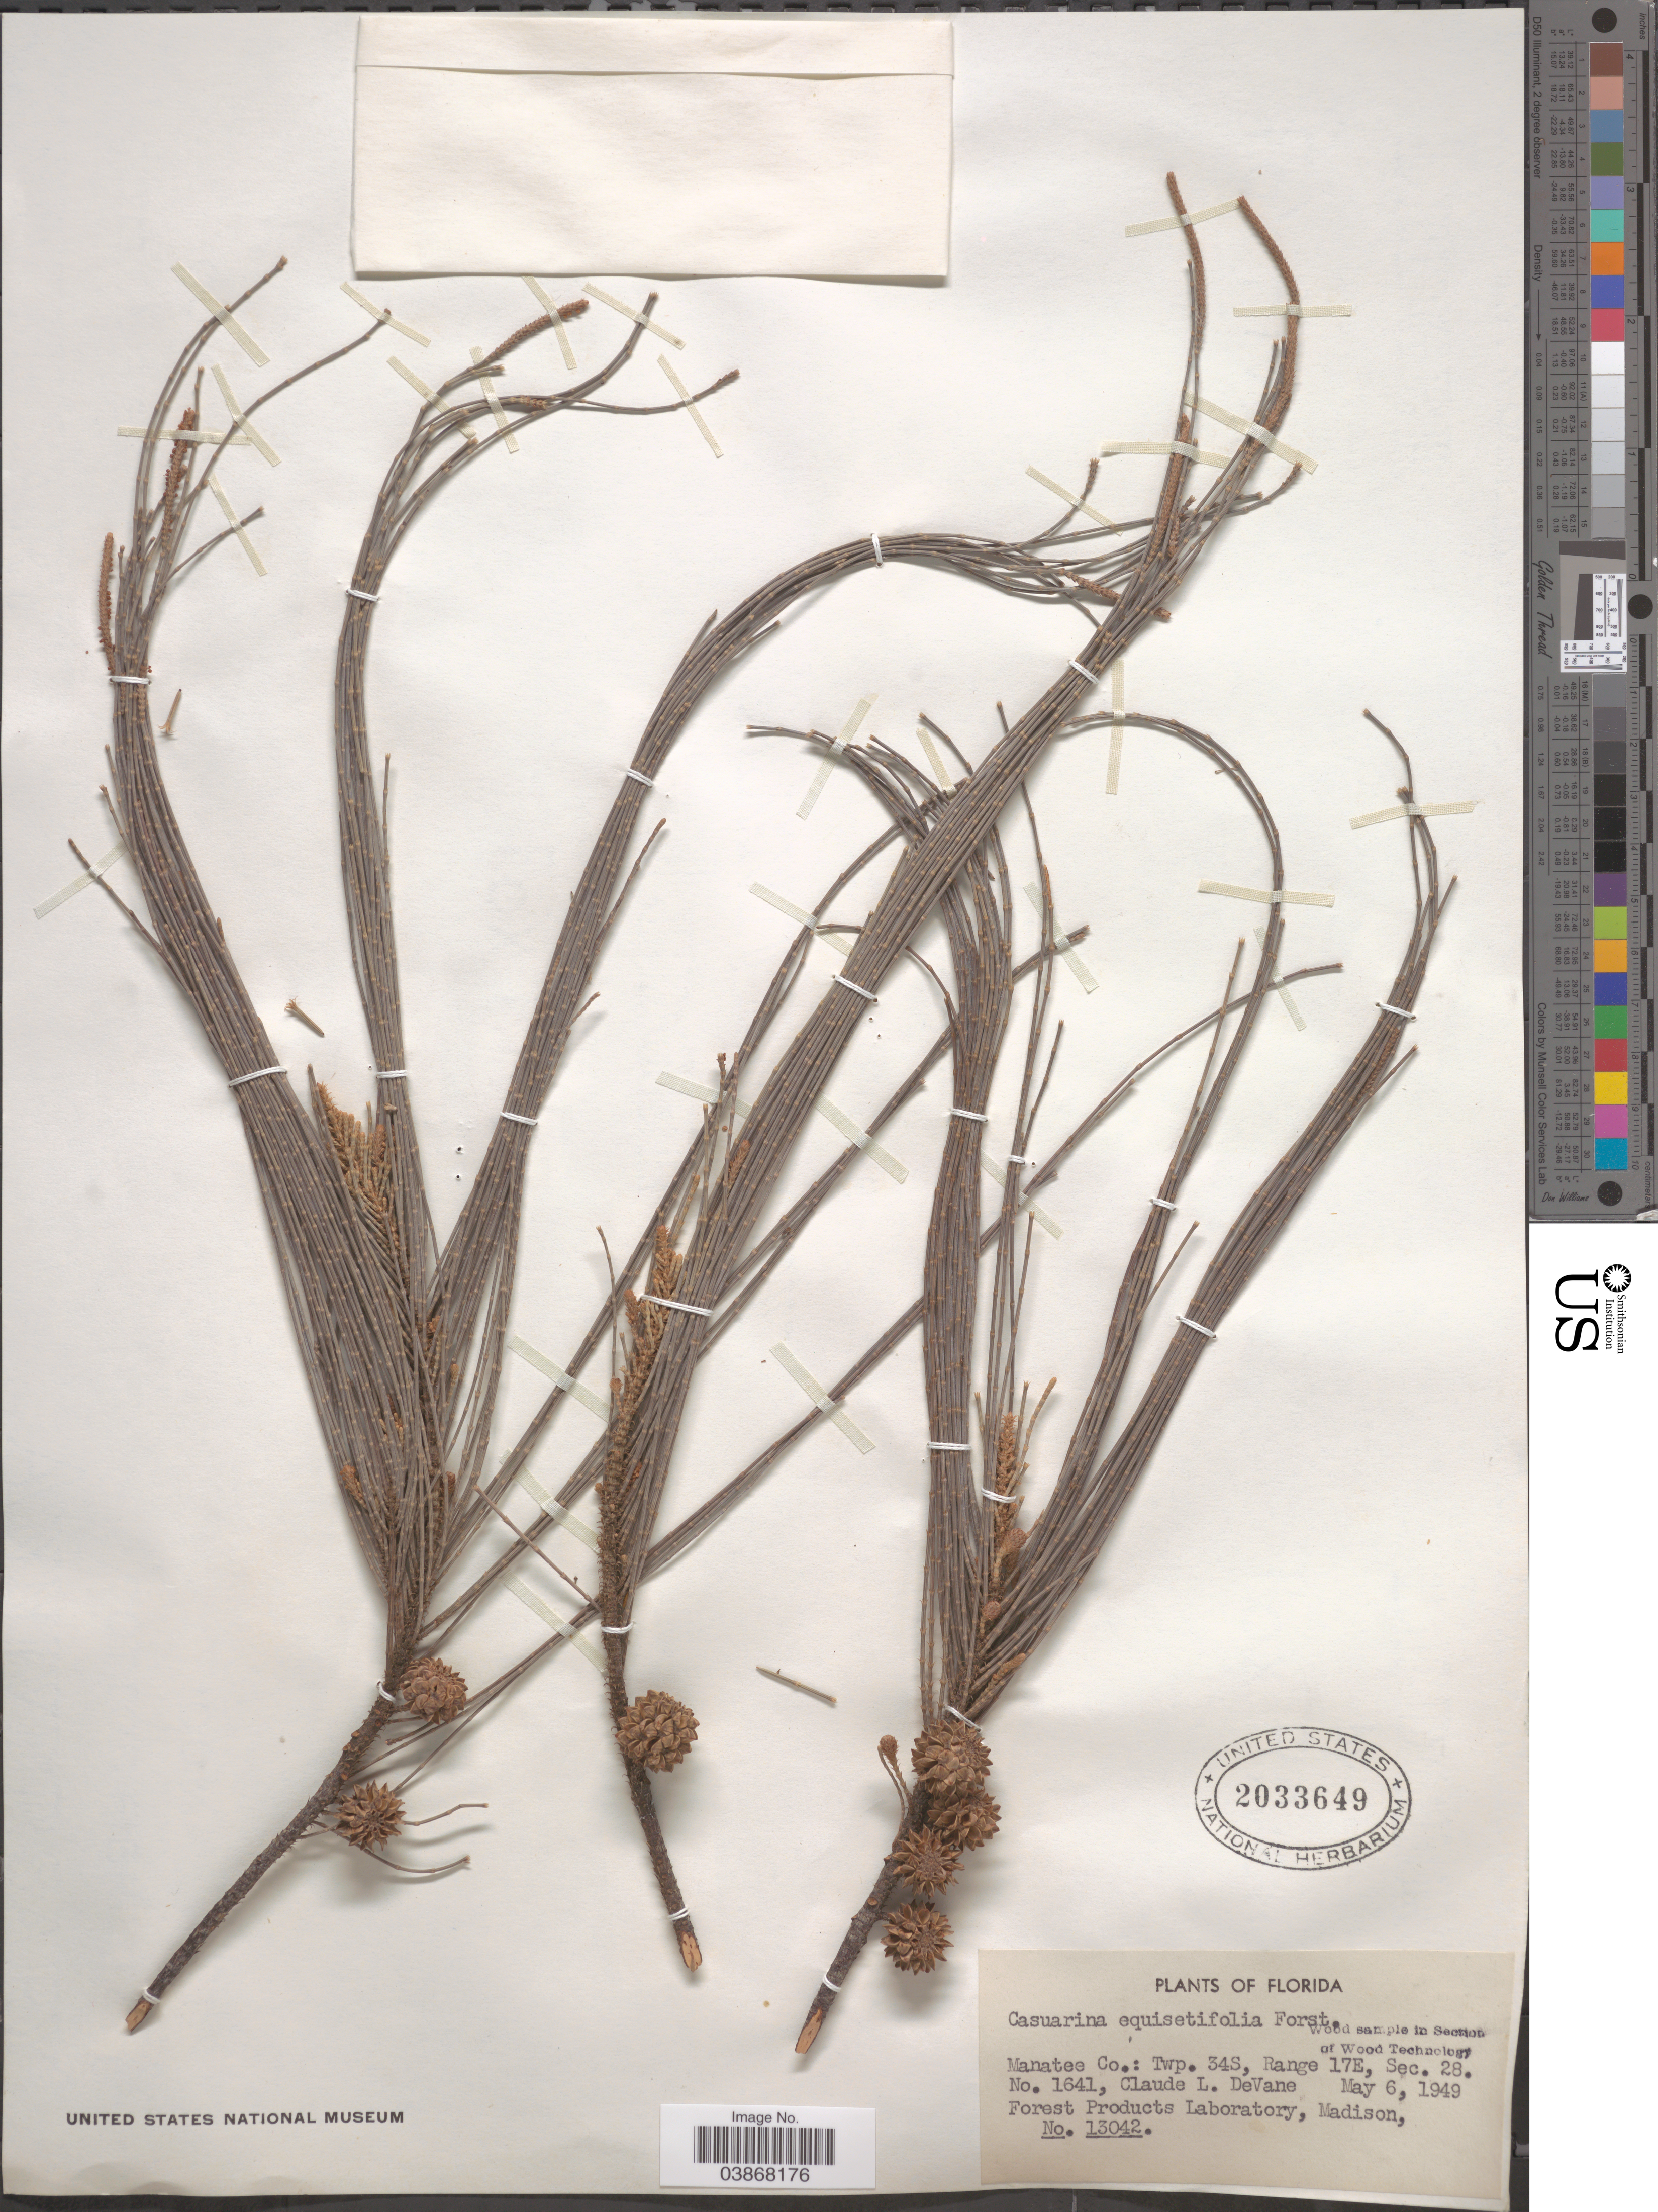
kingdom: Plantae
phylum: Tracheophyta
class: Magnoliopsida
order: Fagales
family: Casuarinaceae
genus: Casuarina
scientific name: Casuarina equisetifolia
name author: L.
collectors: C. Devane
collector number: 1641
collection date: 1949-05-06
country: United States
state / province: Florida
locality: Manatee Co.: Twp. 34S, Range 17E, Sec. 28.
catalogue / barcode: US 2033649